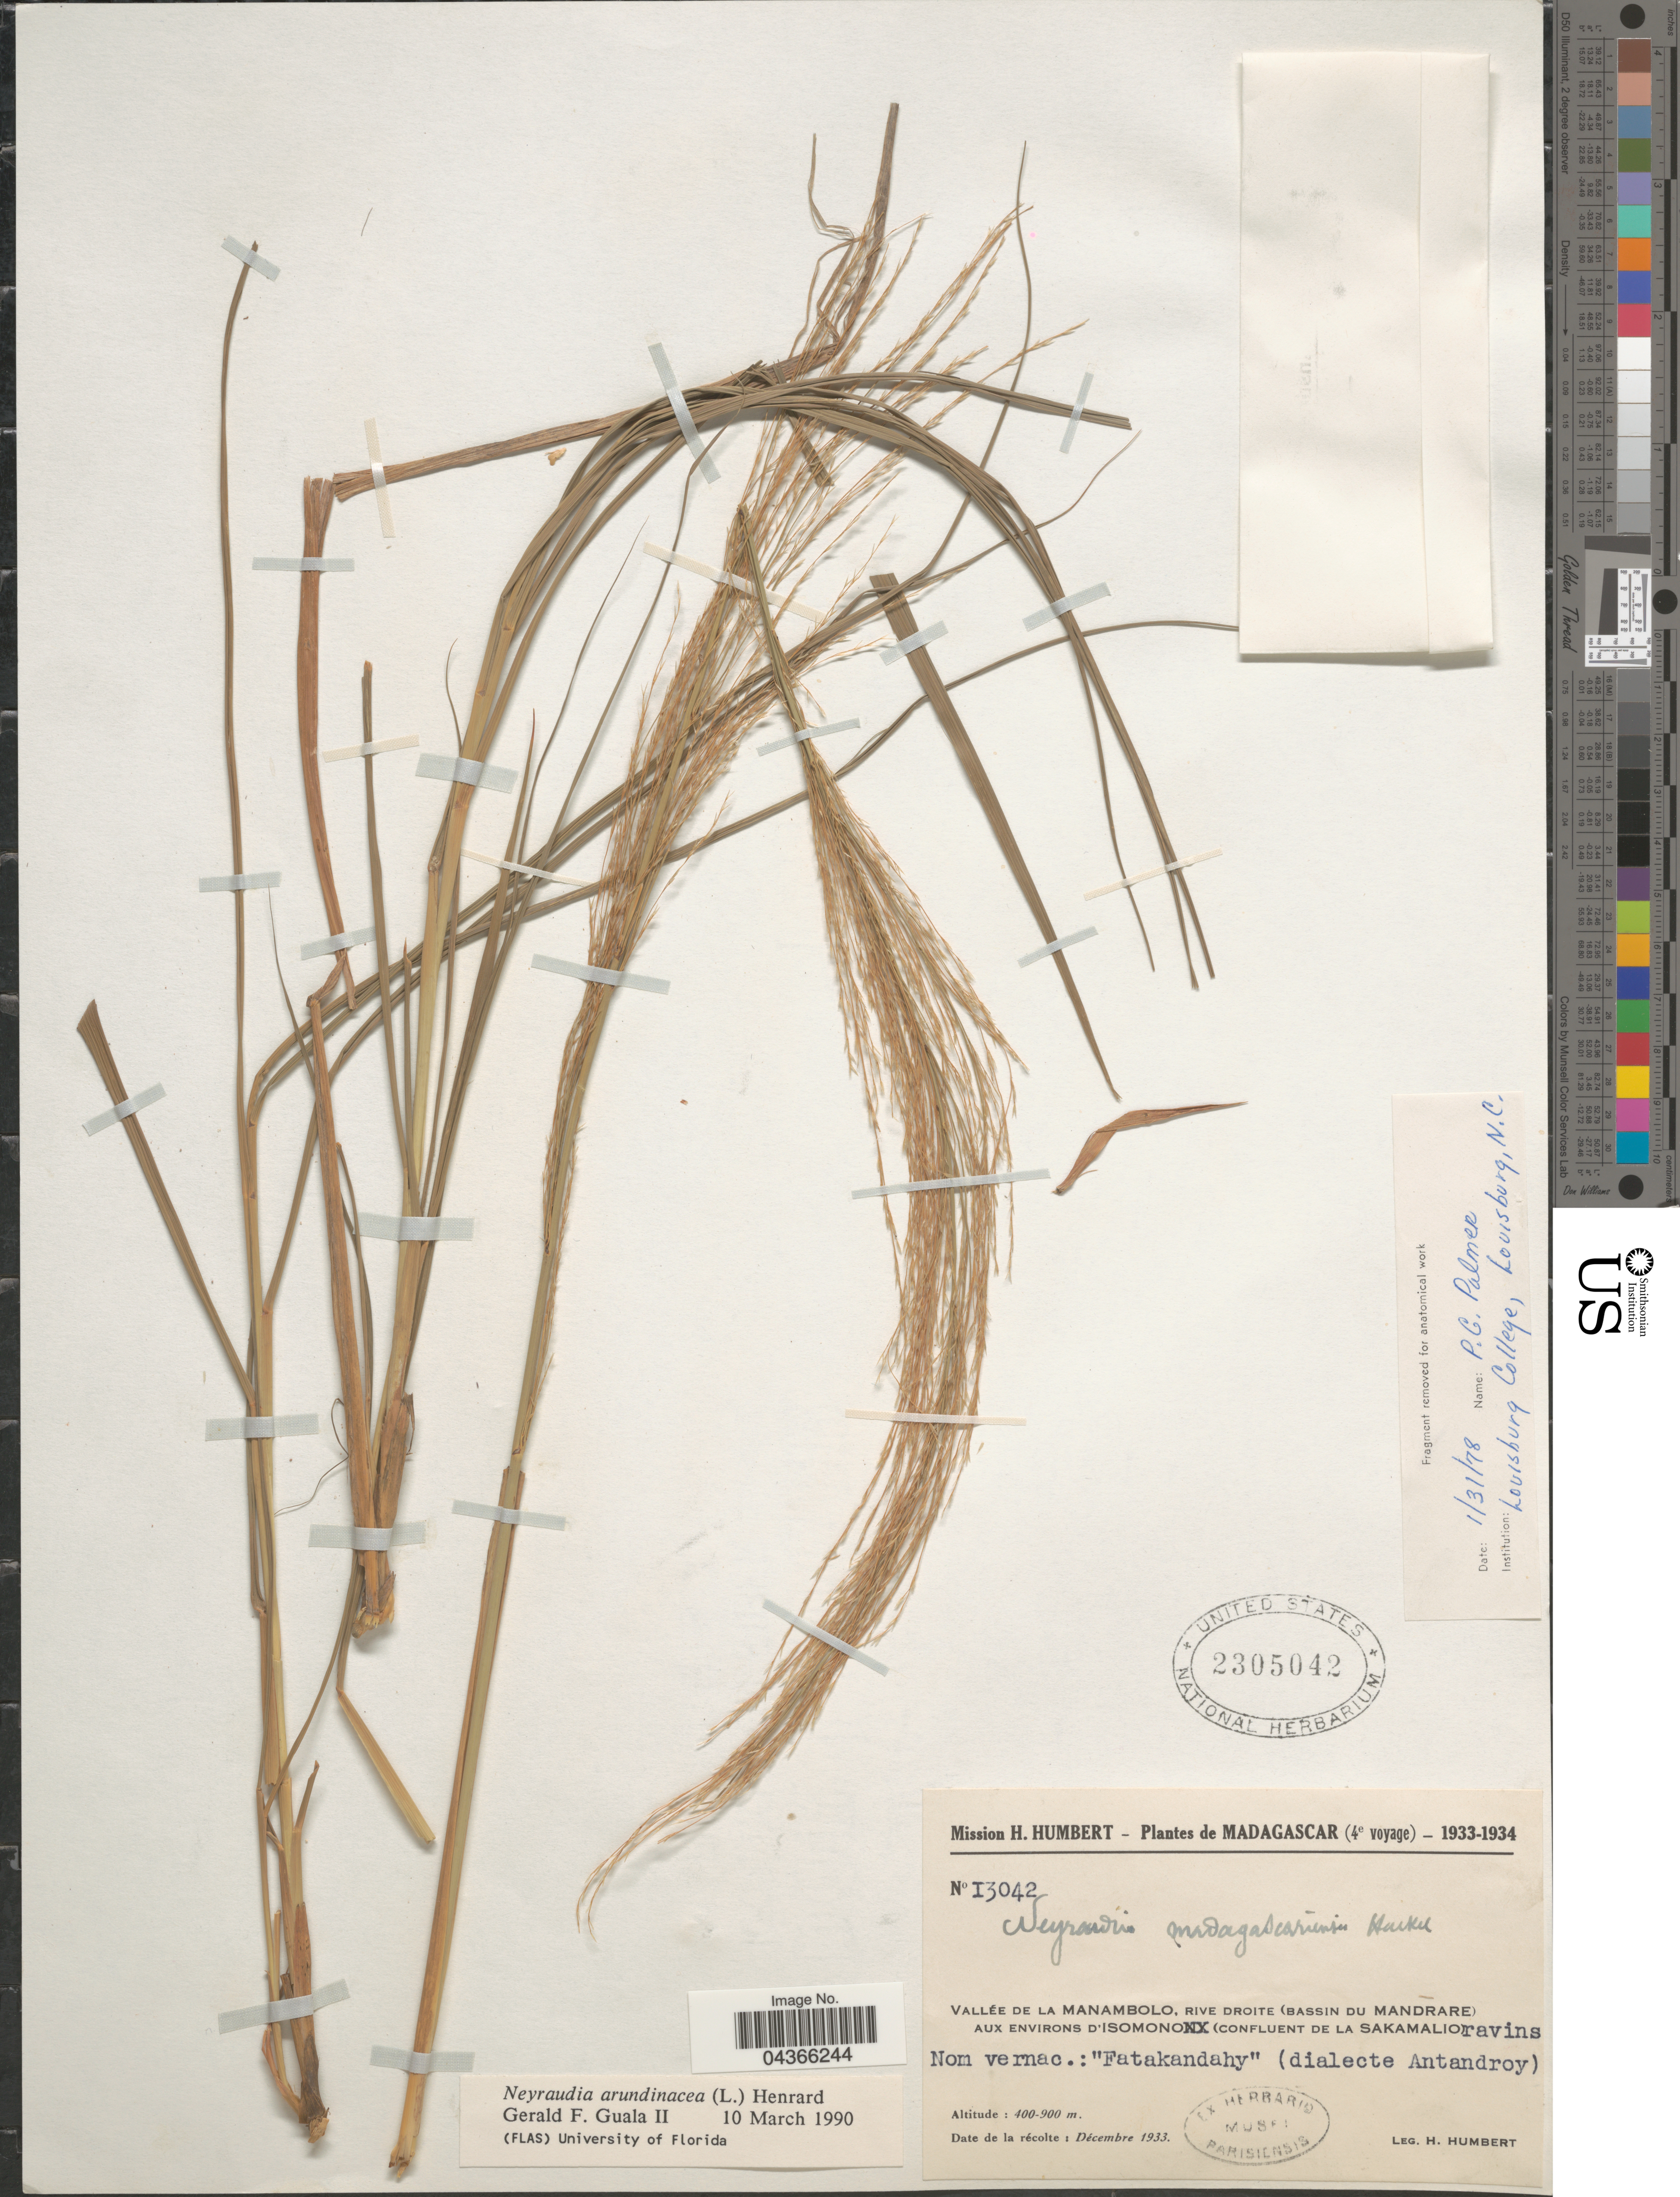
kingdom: Plantae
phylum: Tracheophyta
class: Liliopsida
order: Poales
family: Poaceae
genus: Neyraudia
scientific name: Neyraudia arundinacea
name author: (L.) Henr.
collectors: H. Humbert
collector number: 13042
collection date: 1933-12-01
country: Madagascar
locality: Madagascar (4e Voyage) - 1933-1934. Vallée de la Manambolo, rive droite (bassin du Mandrare) aux environs d'Isomono (confluent de la Sakamalio) ravins.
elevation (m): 400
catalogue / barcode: US 2305042